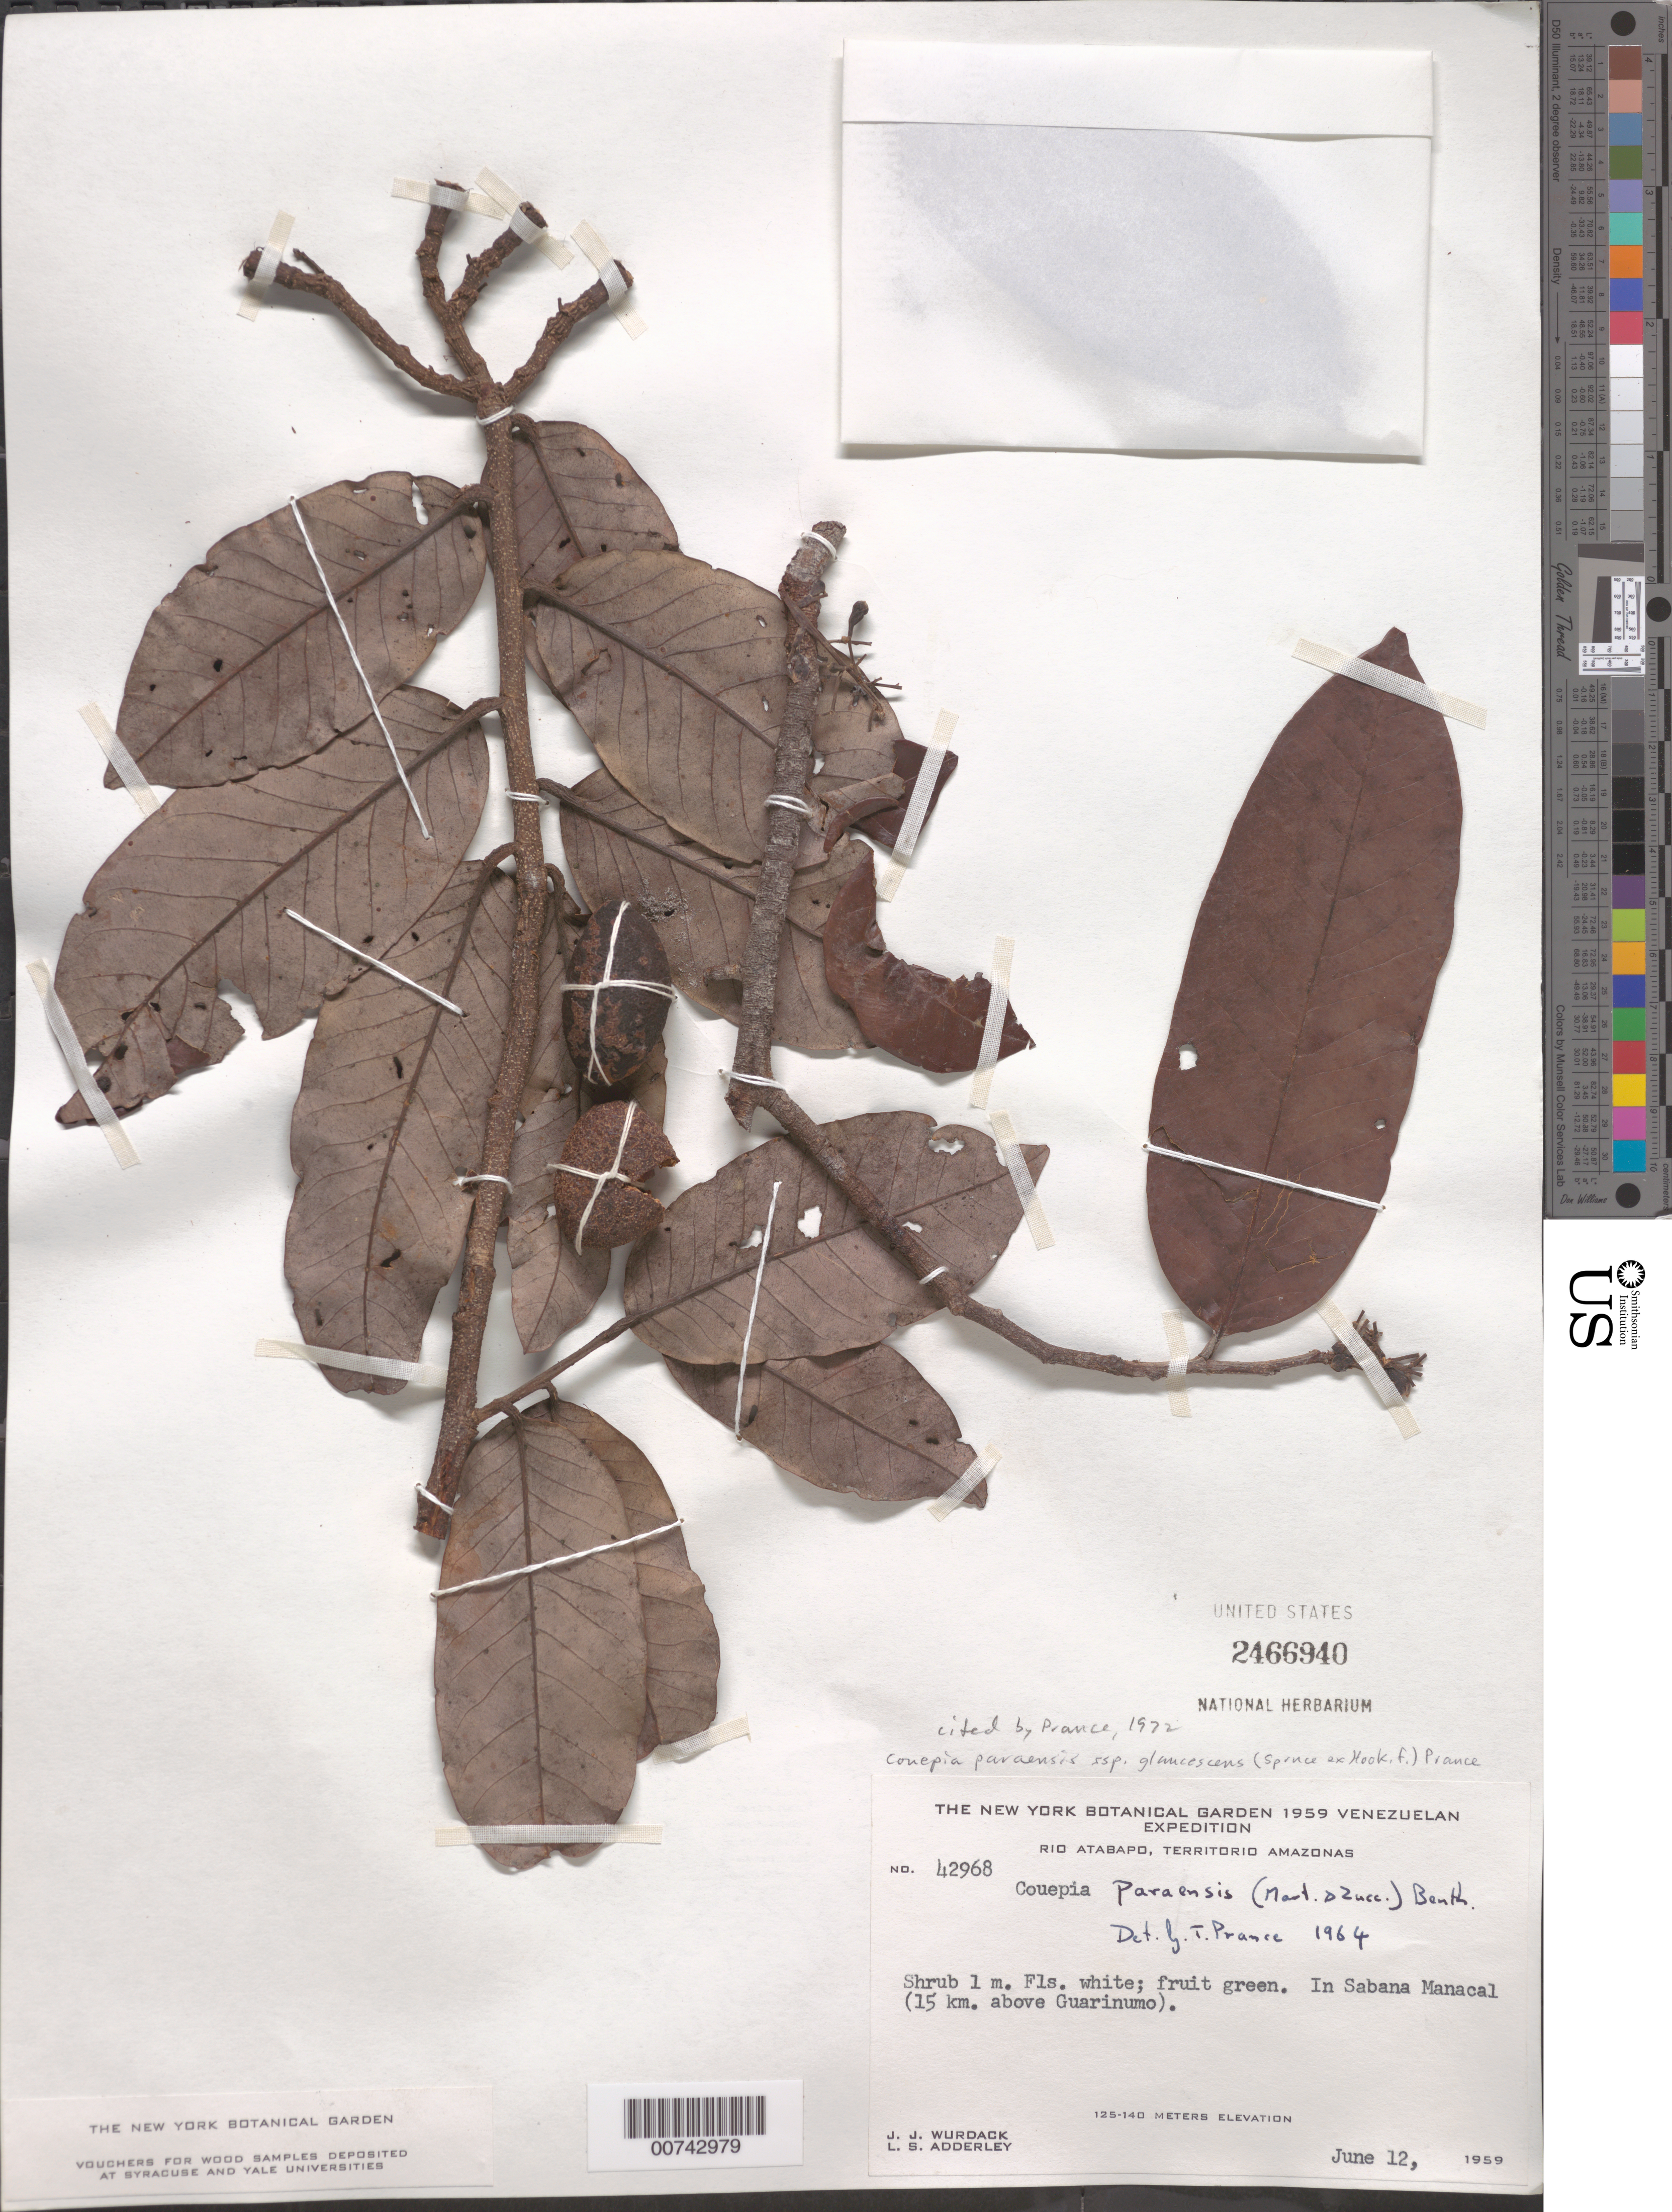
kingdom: Plantae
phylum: Tracheophyta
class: Magnoliopsida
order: Malpighiales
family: Chrysobalanaceae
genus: Couepia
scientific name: Couepia paraensis subsp. glaucescens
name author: (Spruce ex Hook. f.) Prance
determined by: Prance, G. T.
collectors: J. J. Wurdack & L. S. Adderley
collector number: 42968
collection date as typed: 12-Jun-59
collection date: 1959-06-12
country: Venezuela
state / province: Amazonas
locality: Savanna Manacal, Río Atabapo, 15 km above Guarinumo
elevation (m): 125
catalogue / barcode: US 2466940